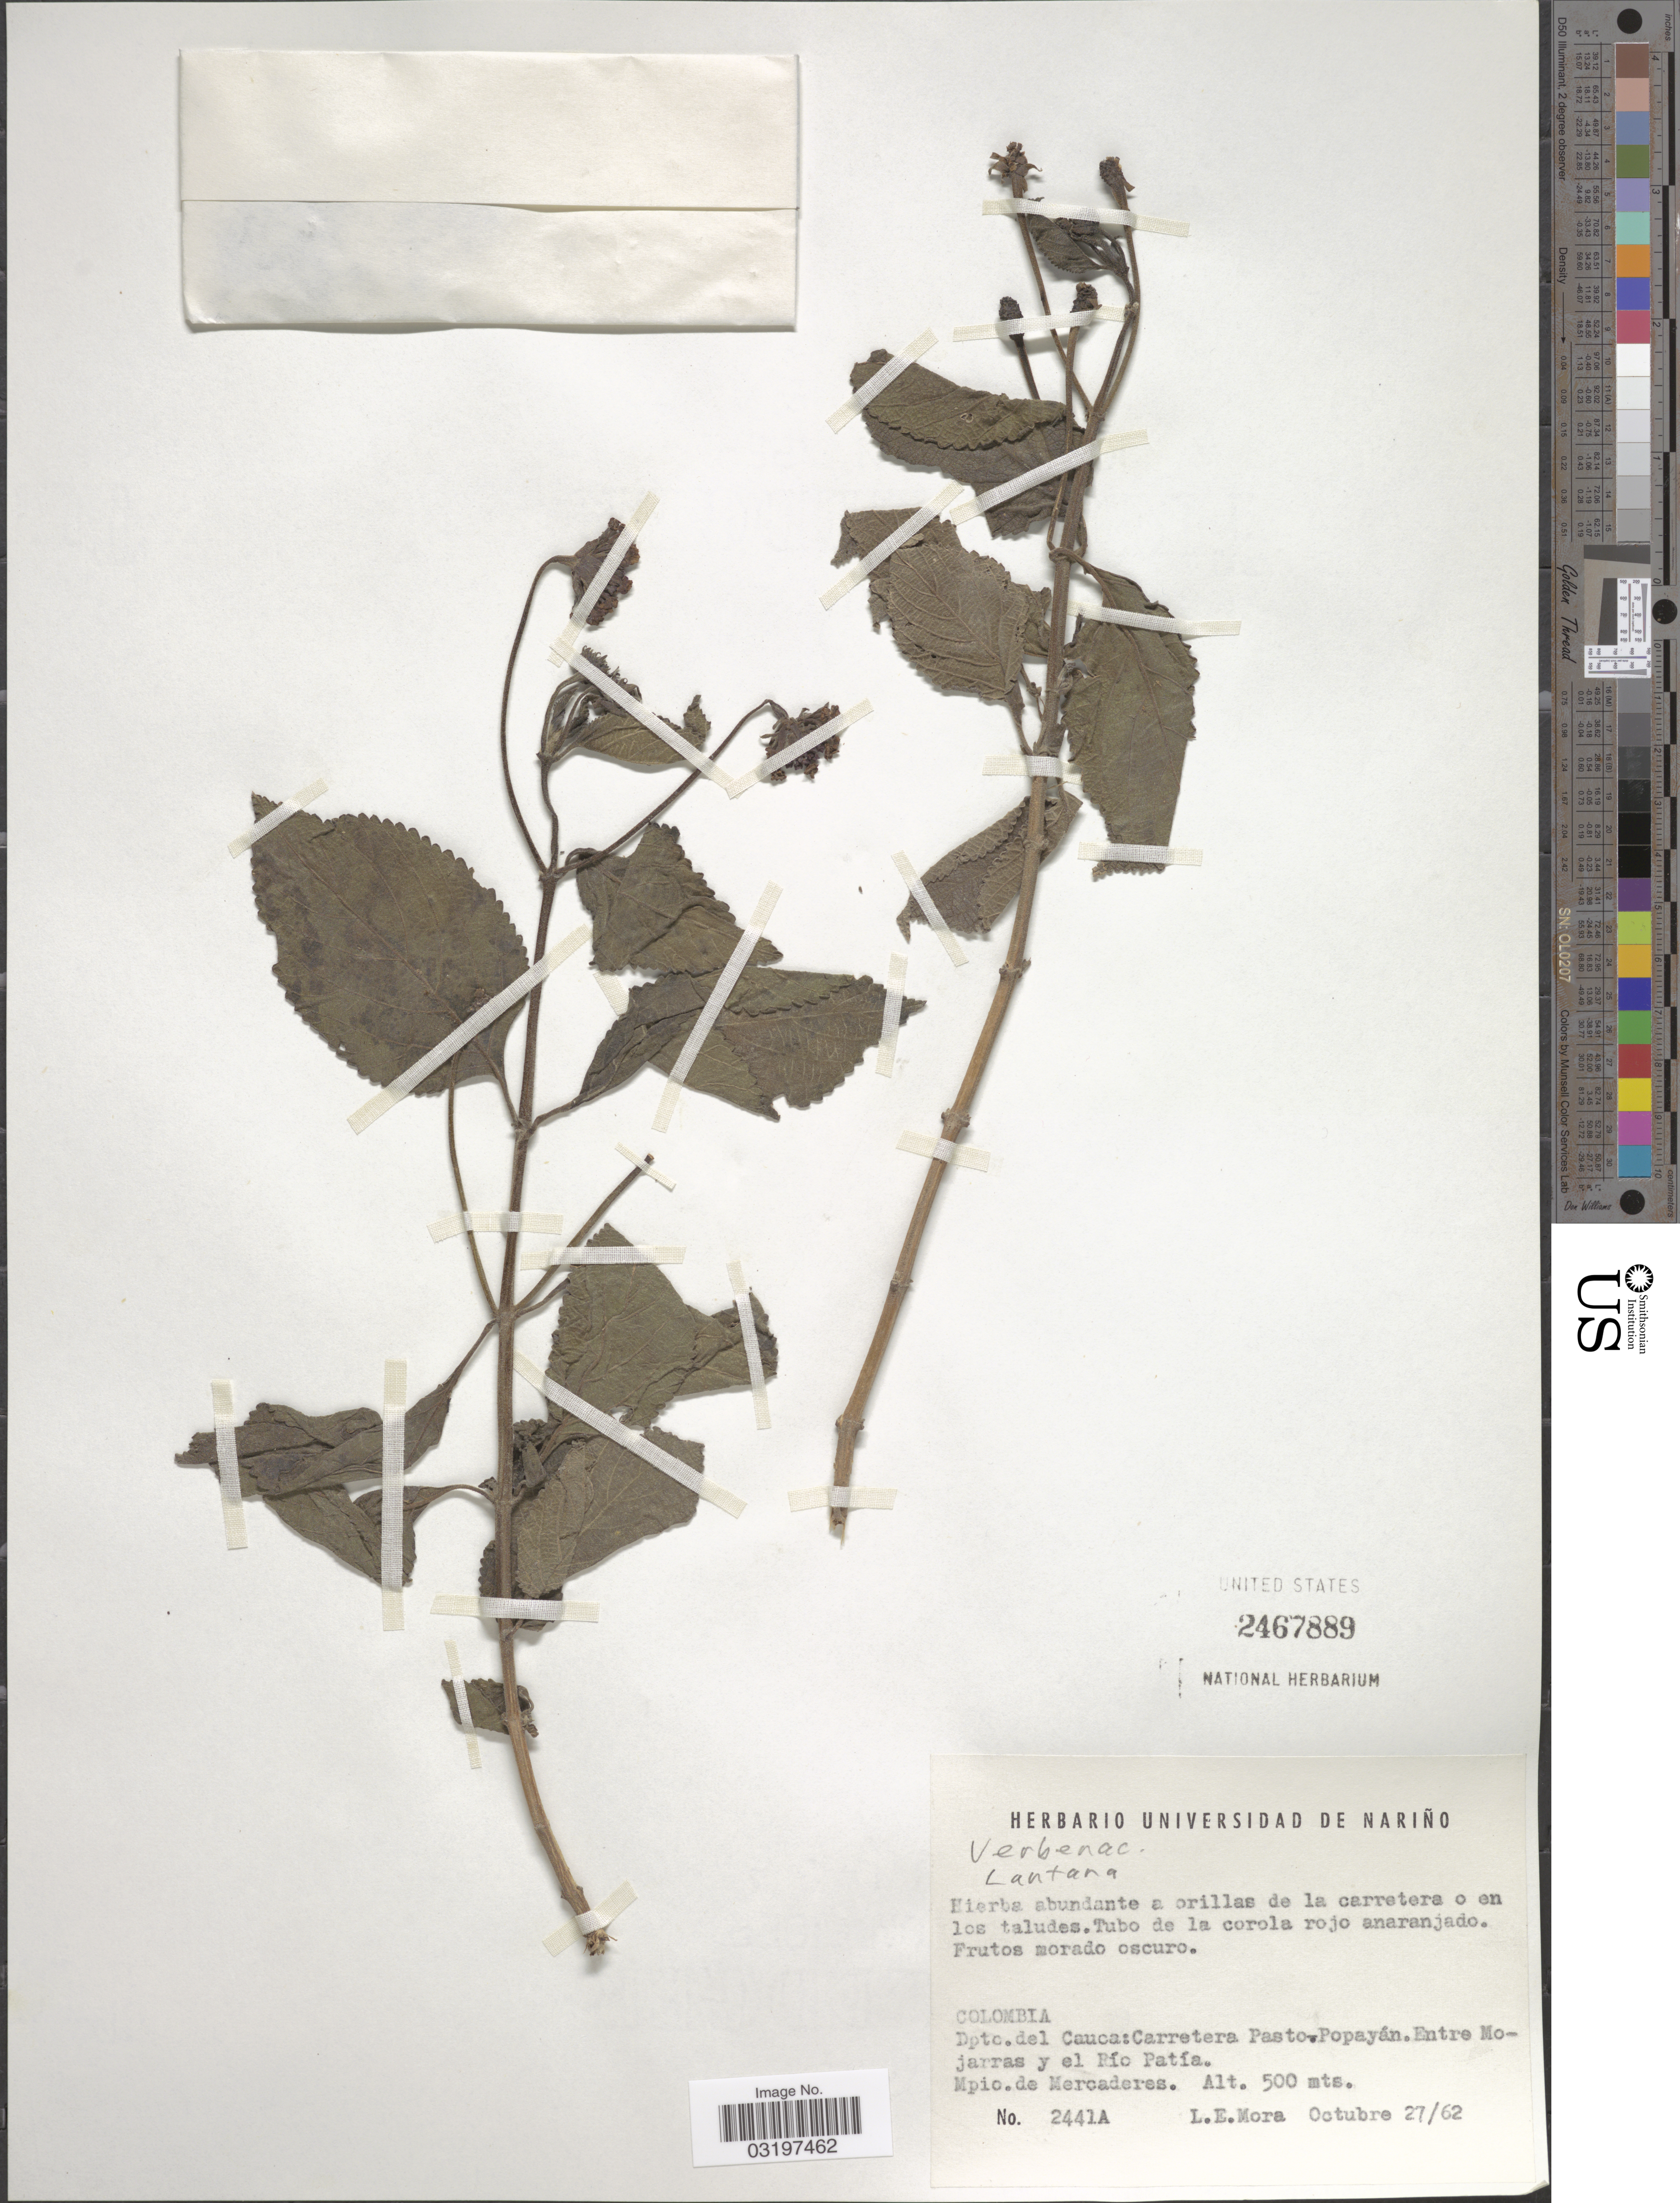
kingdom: Plantae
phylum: Tracheophyta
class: Magnoliopsida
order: Lamiales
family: Verbenaceae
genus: Lantana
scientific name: Lantana sp.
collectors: L. Mora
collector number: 2441A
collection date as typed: Transcribed d/m/y: 27/10/62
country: Colombia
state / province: Cauca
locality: Dpto. del Cauca: Carretera Pasto. Popayán. Entre Mojarras y el Río Patía. Mpio. de Mercaderes.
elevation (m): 500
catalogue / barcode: US 2467889